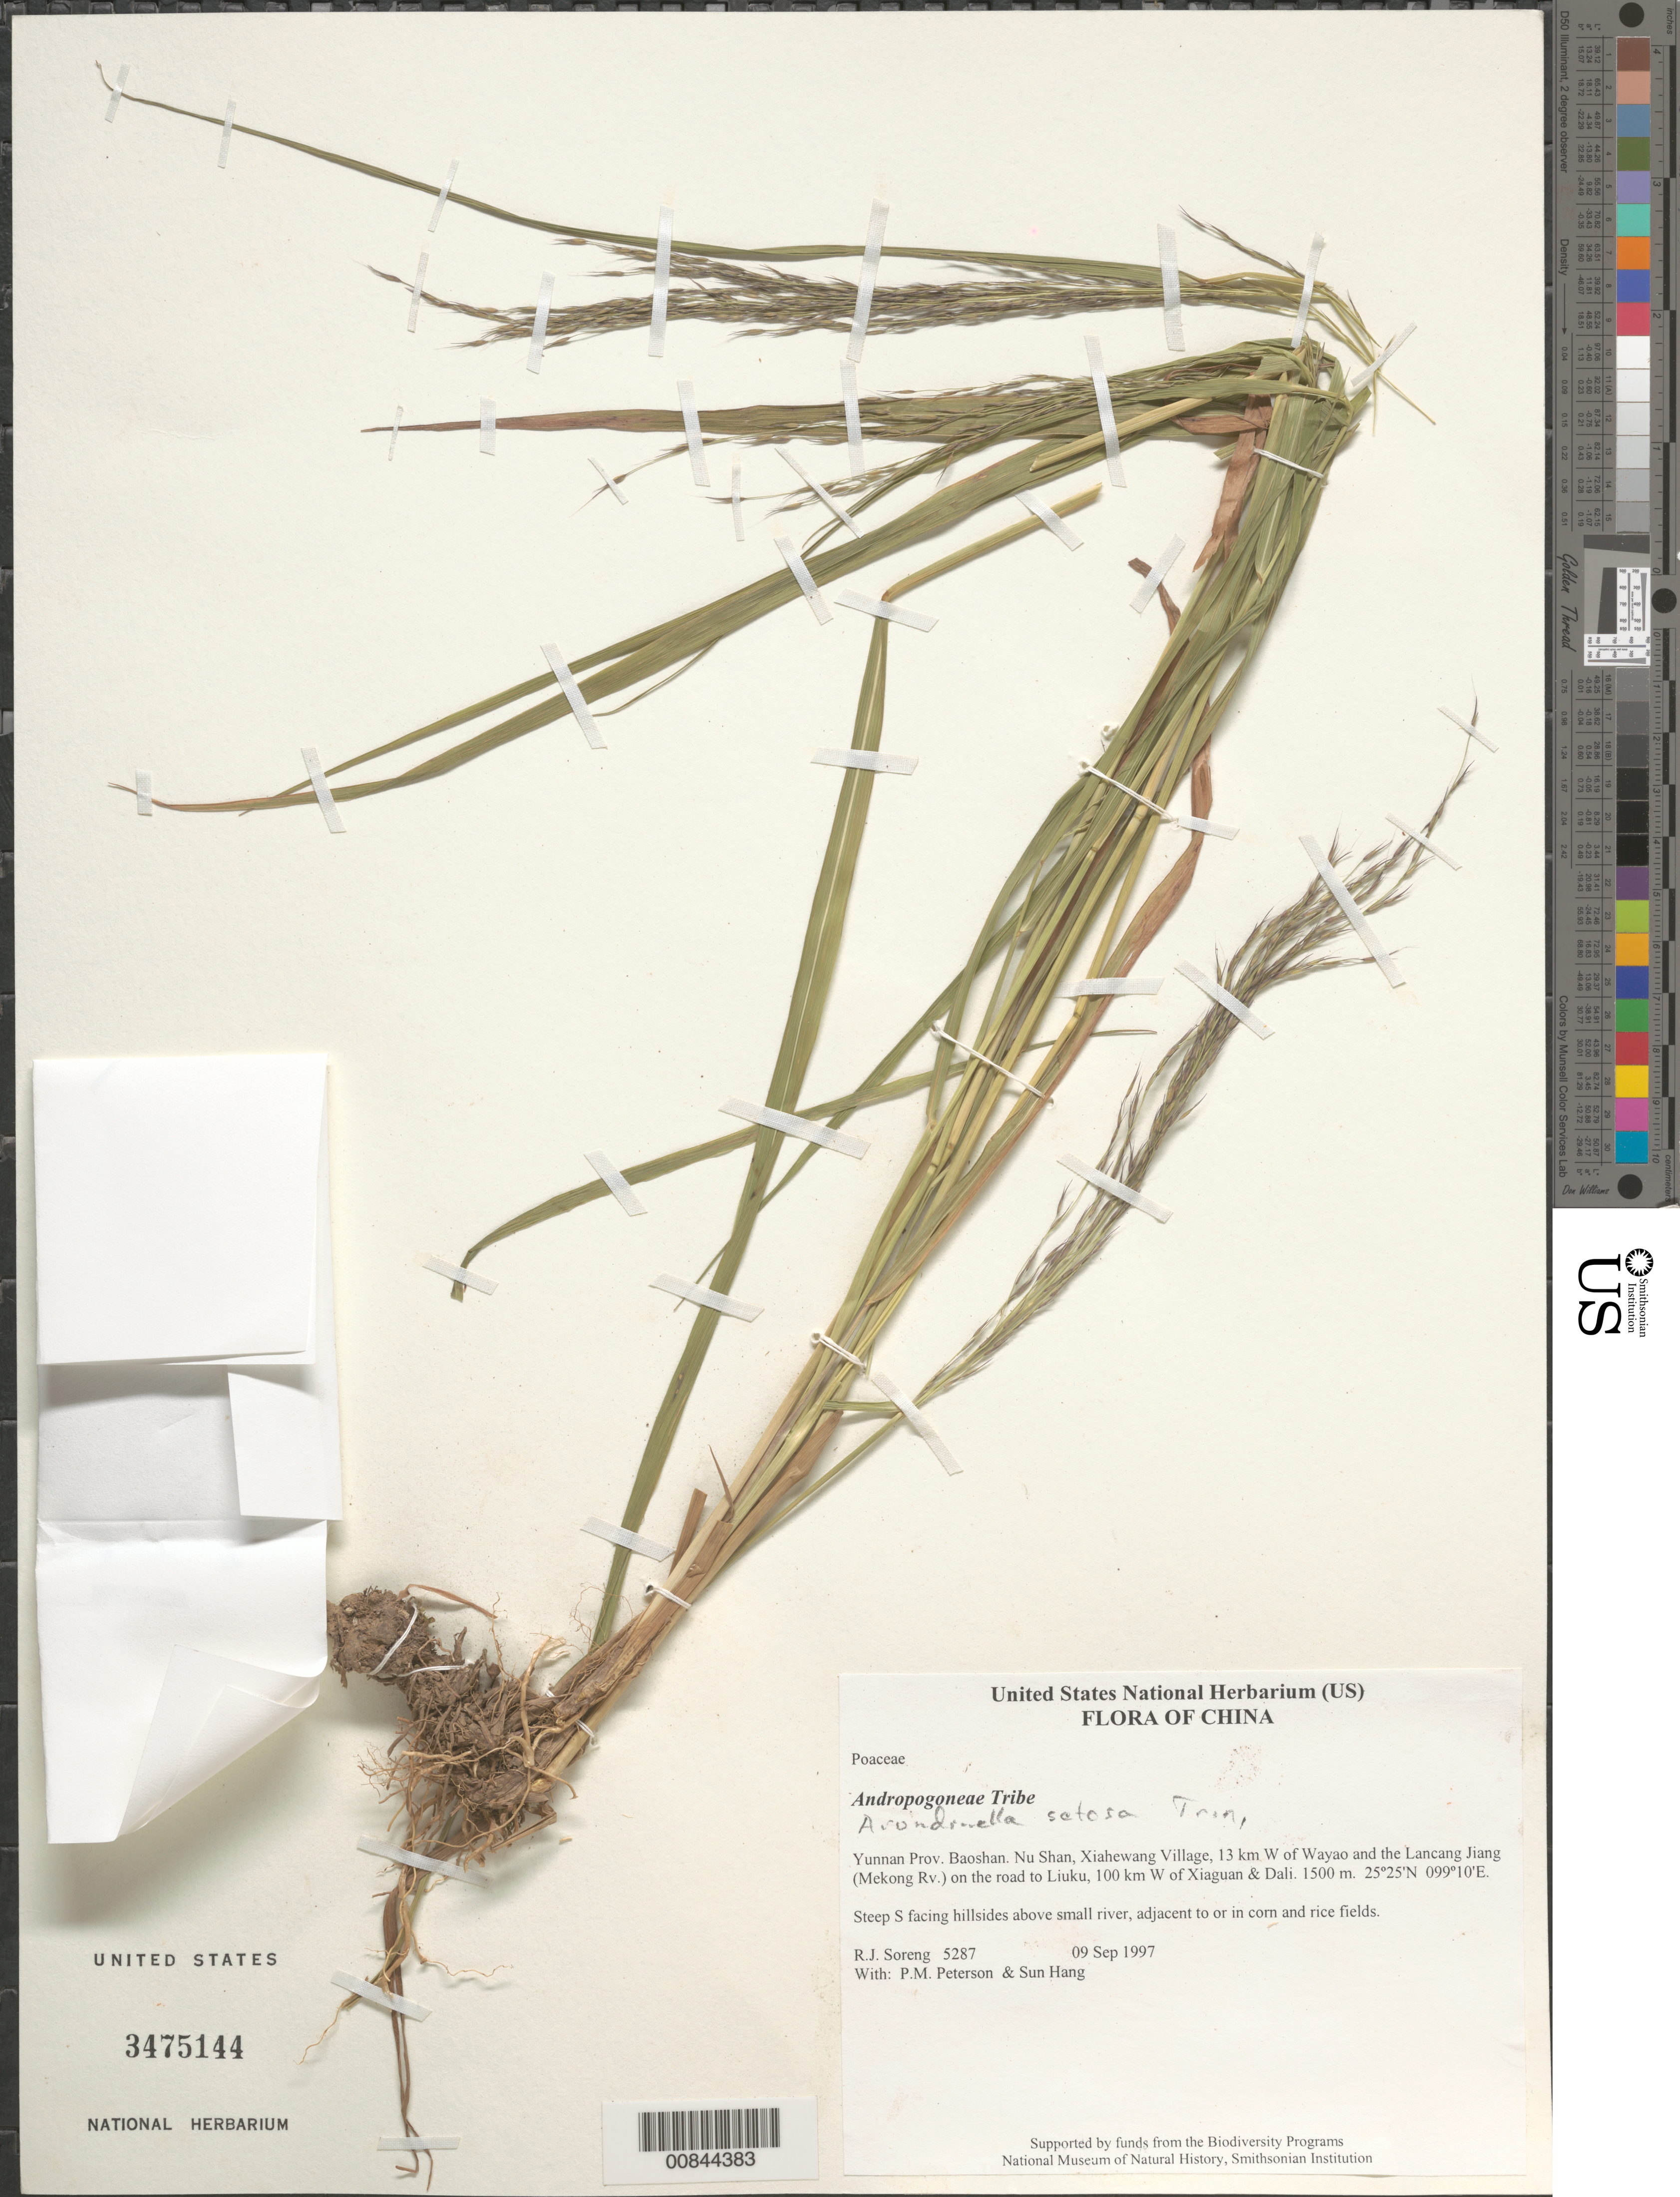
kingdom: Plantae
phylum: Tracheophyta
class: Liliopsida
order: Poales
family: Poaceae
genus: Arundinella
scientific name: Arundinella setosa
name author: Trin.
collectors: R. J. Soreng, P. M. Peterson & Sun Hang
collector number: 5287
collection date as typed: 09 Sep 1997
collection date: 1997-09-09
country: China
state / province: Yunnan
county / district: Baoshan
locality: Nu Shan, Xiahewang Village, 13 km W of Wayao and the Lancang Jiang (Mekong Rv.) on the road to Liuku, 100 km W of Xiaguan & Dali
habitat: Steep S facing hillsides above small river, adjacent to or in corn and rice fields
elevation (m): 1500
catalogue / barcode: US 3475144